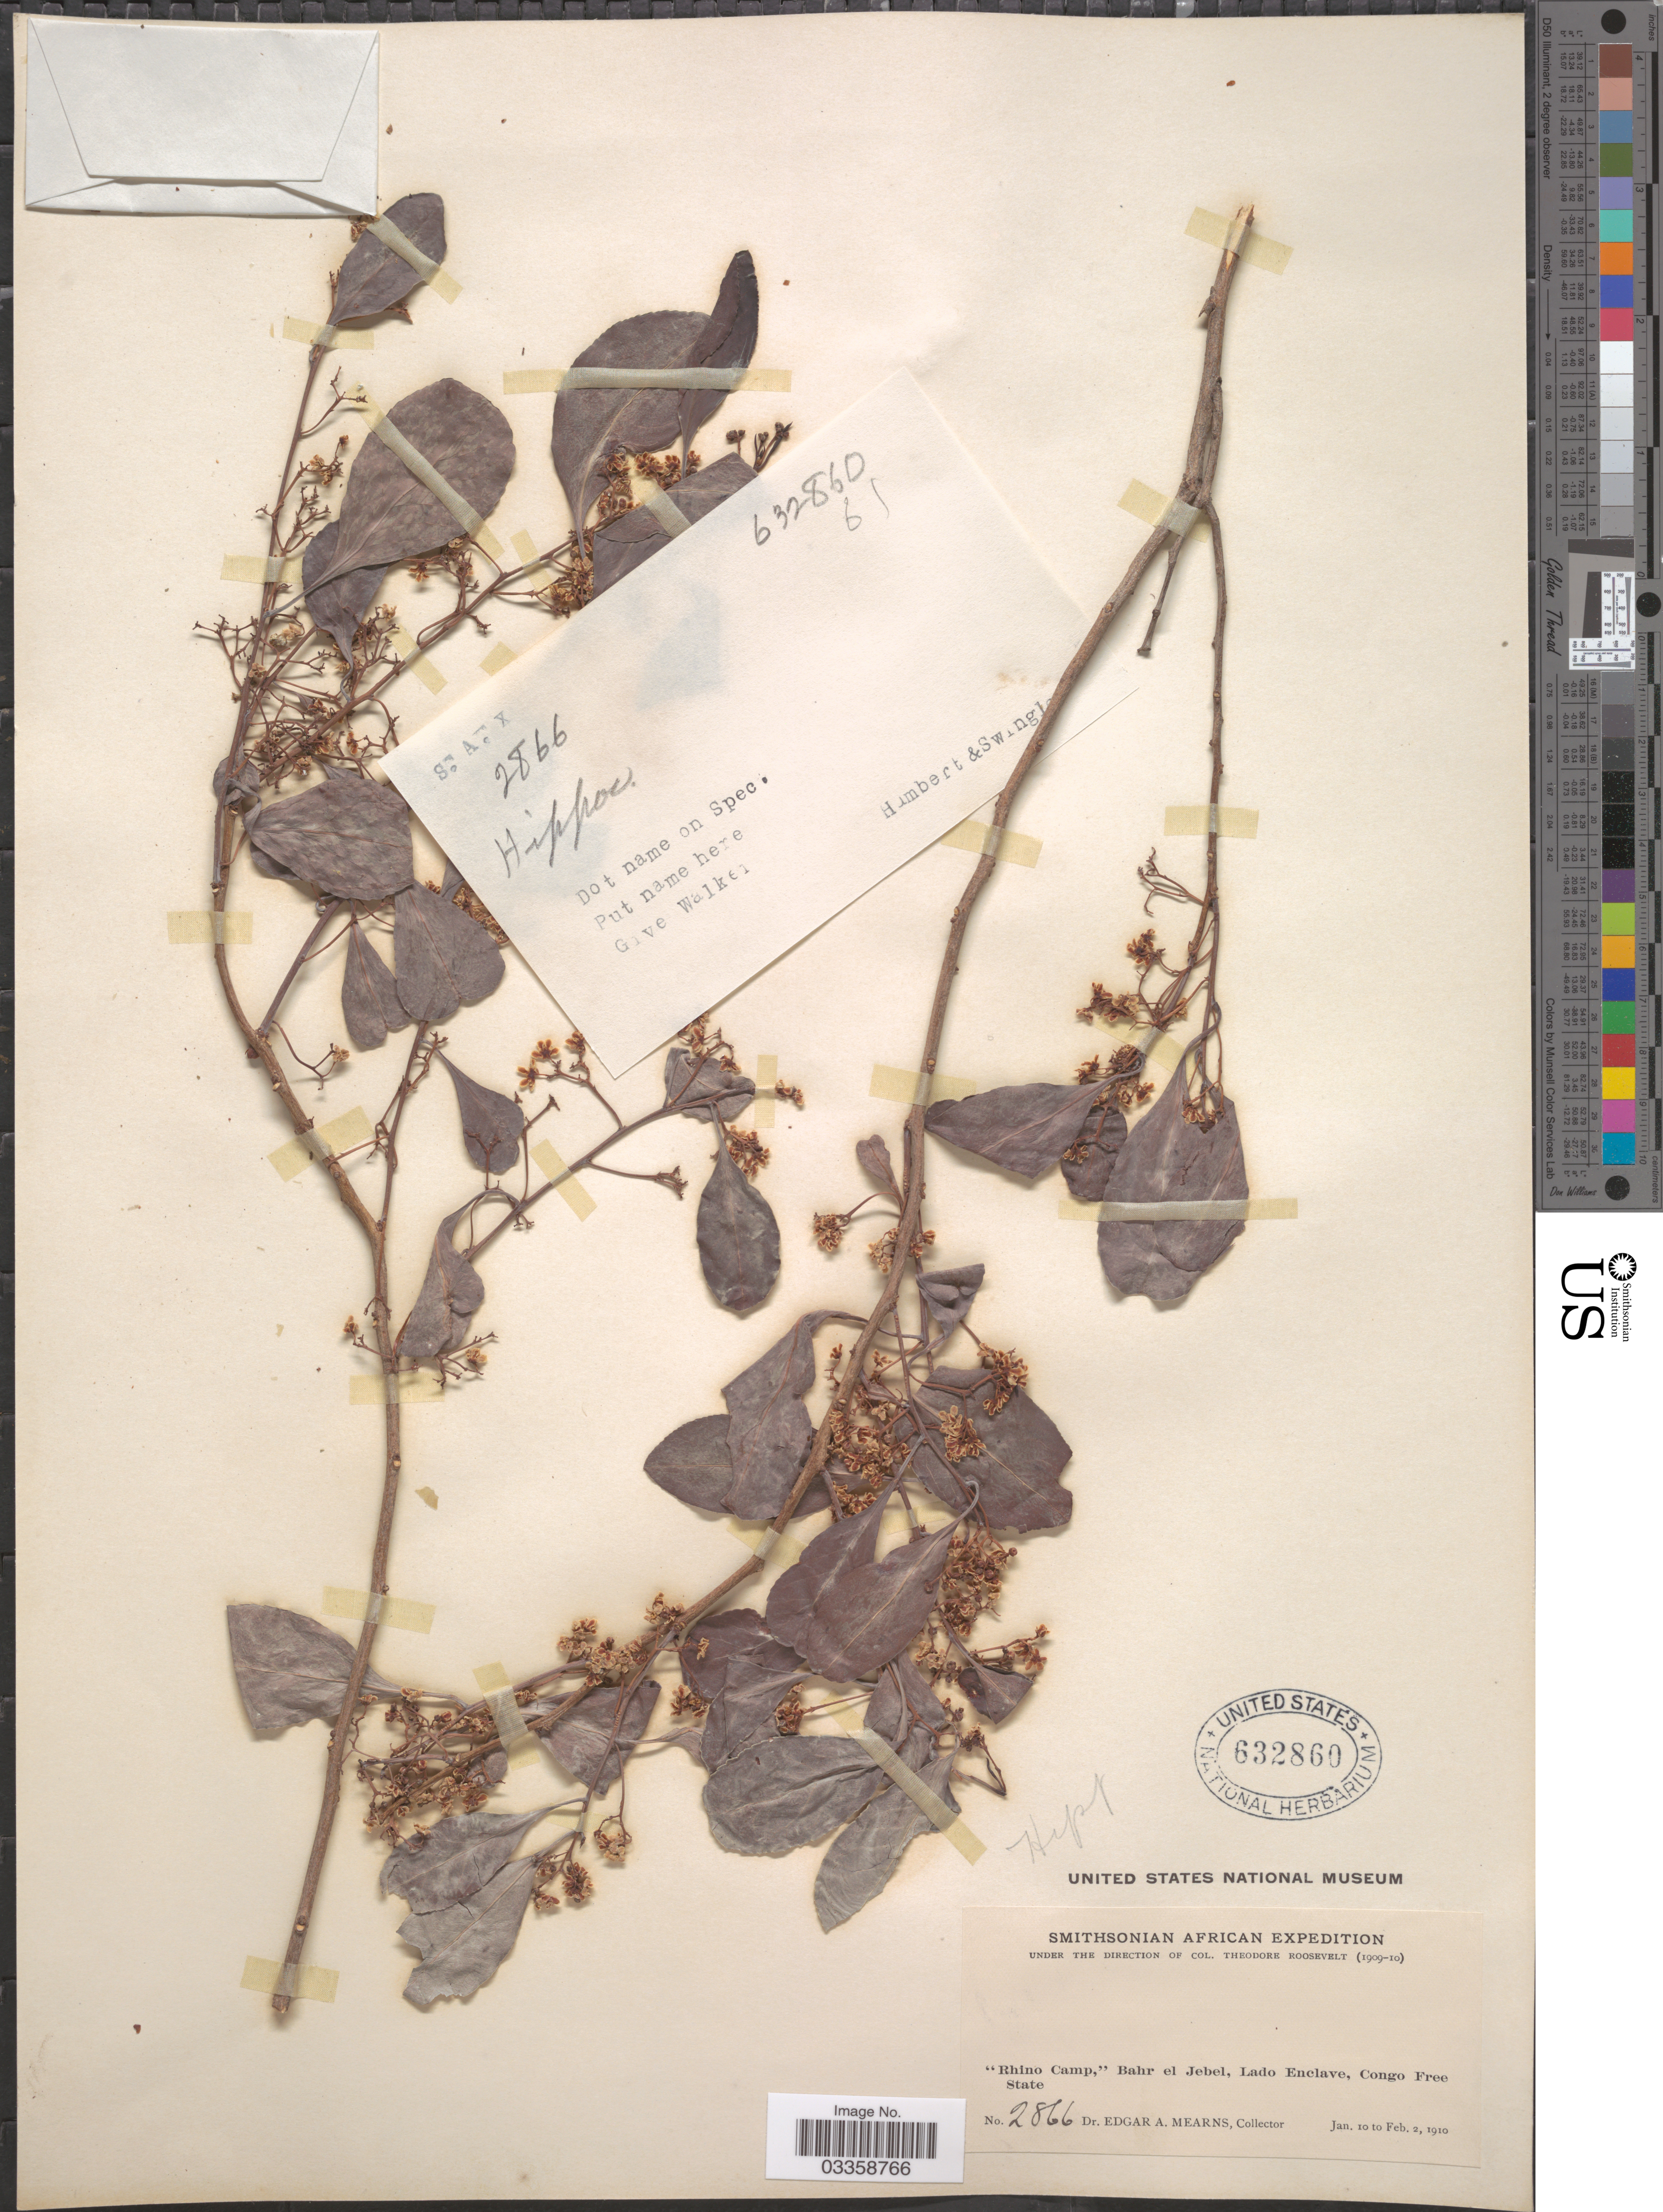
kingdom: Plantae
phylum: Tracheophyta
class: Magnoliopsida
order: Celastrales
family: Celastraceae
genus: Hippocratea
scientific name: Hippocratea sp.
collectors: E. A. Mearns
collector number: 2866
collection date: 1910-01-10/1910-02-02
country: Uganda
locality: Rhino Camp,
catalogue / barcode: US 632860